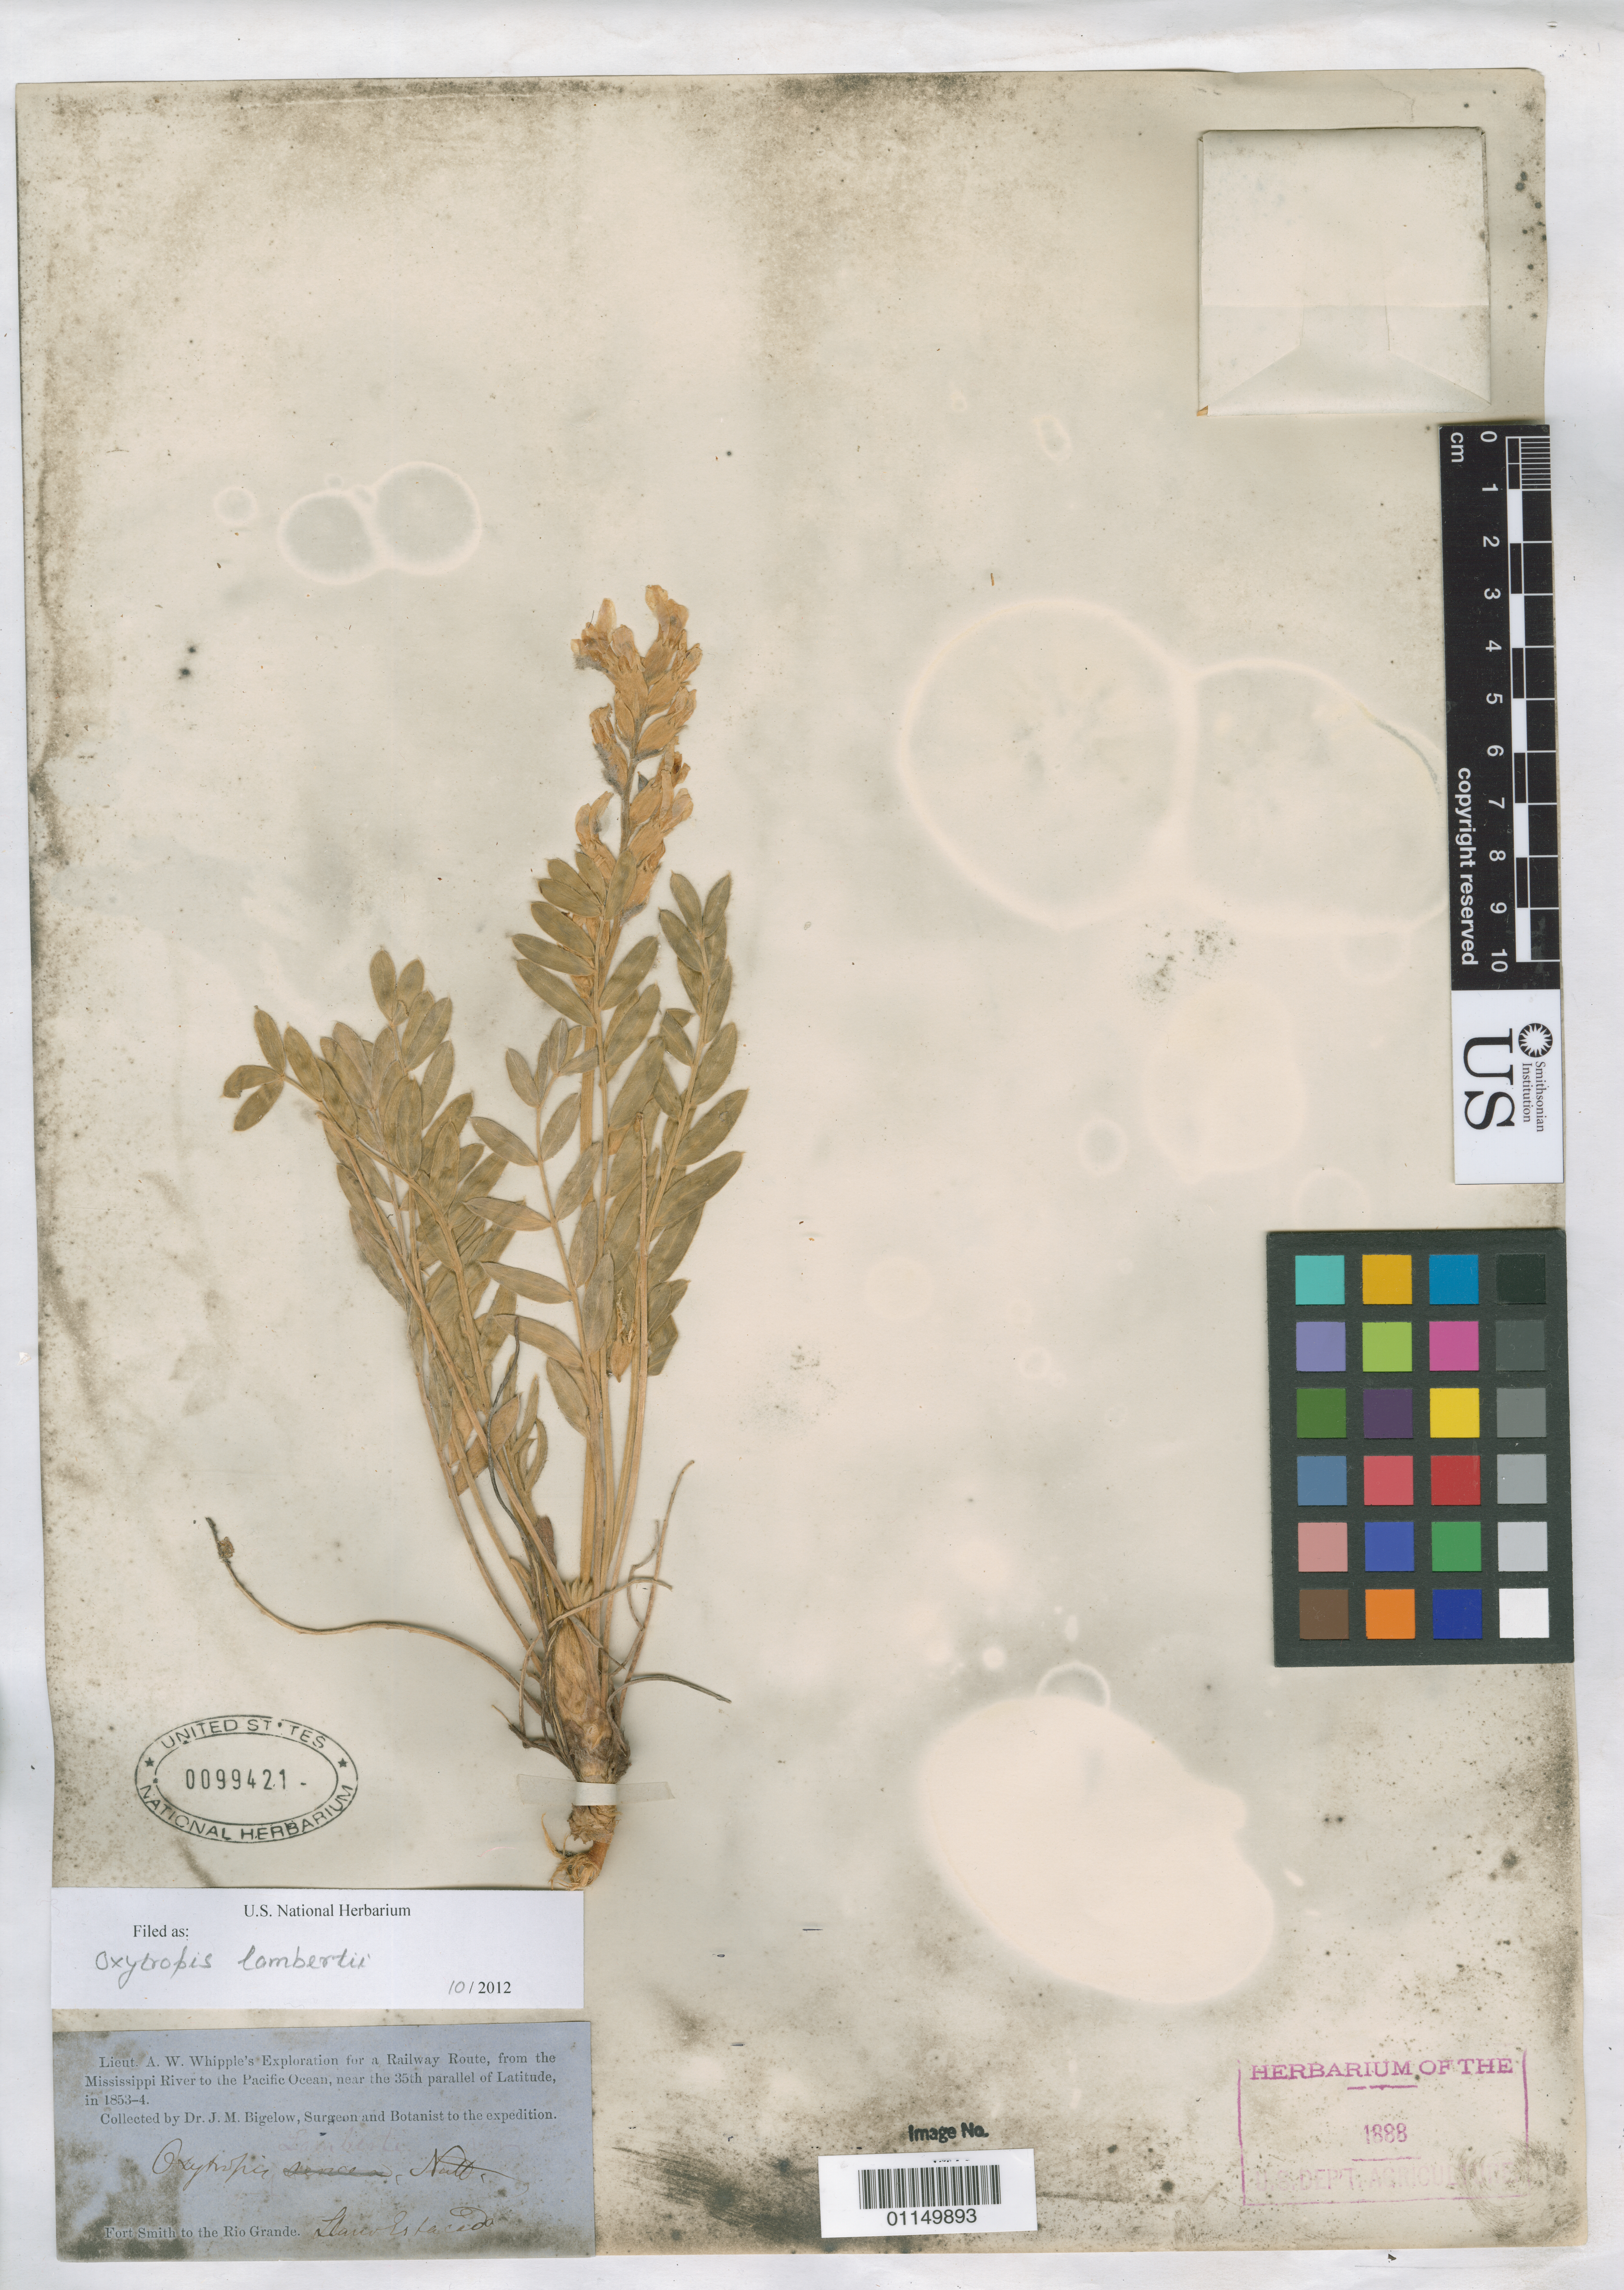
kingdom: Plantae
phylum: Tracheophyta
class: Magnoliopsida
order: Fabales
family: Fabaceae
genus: Oxytropis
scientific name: Oxytropis lambertii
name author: Pursh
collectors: J. M. Bigelow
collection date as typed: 1853 to -- -- 1854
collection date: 1853/1854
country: United States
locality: Fort Smith to the Rio Grande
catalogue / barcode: US 99421